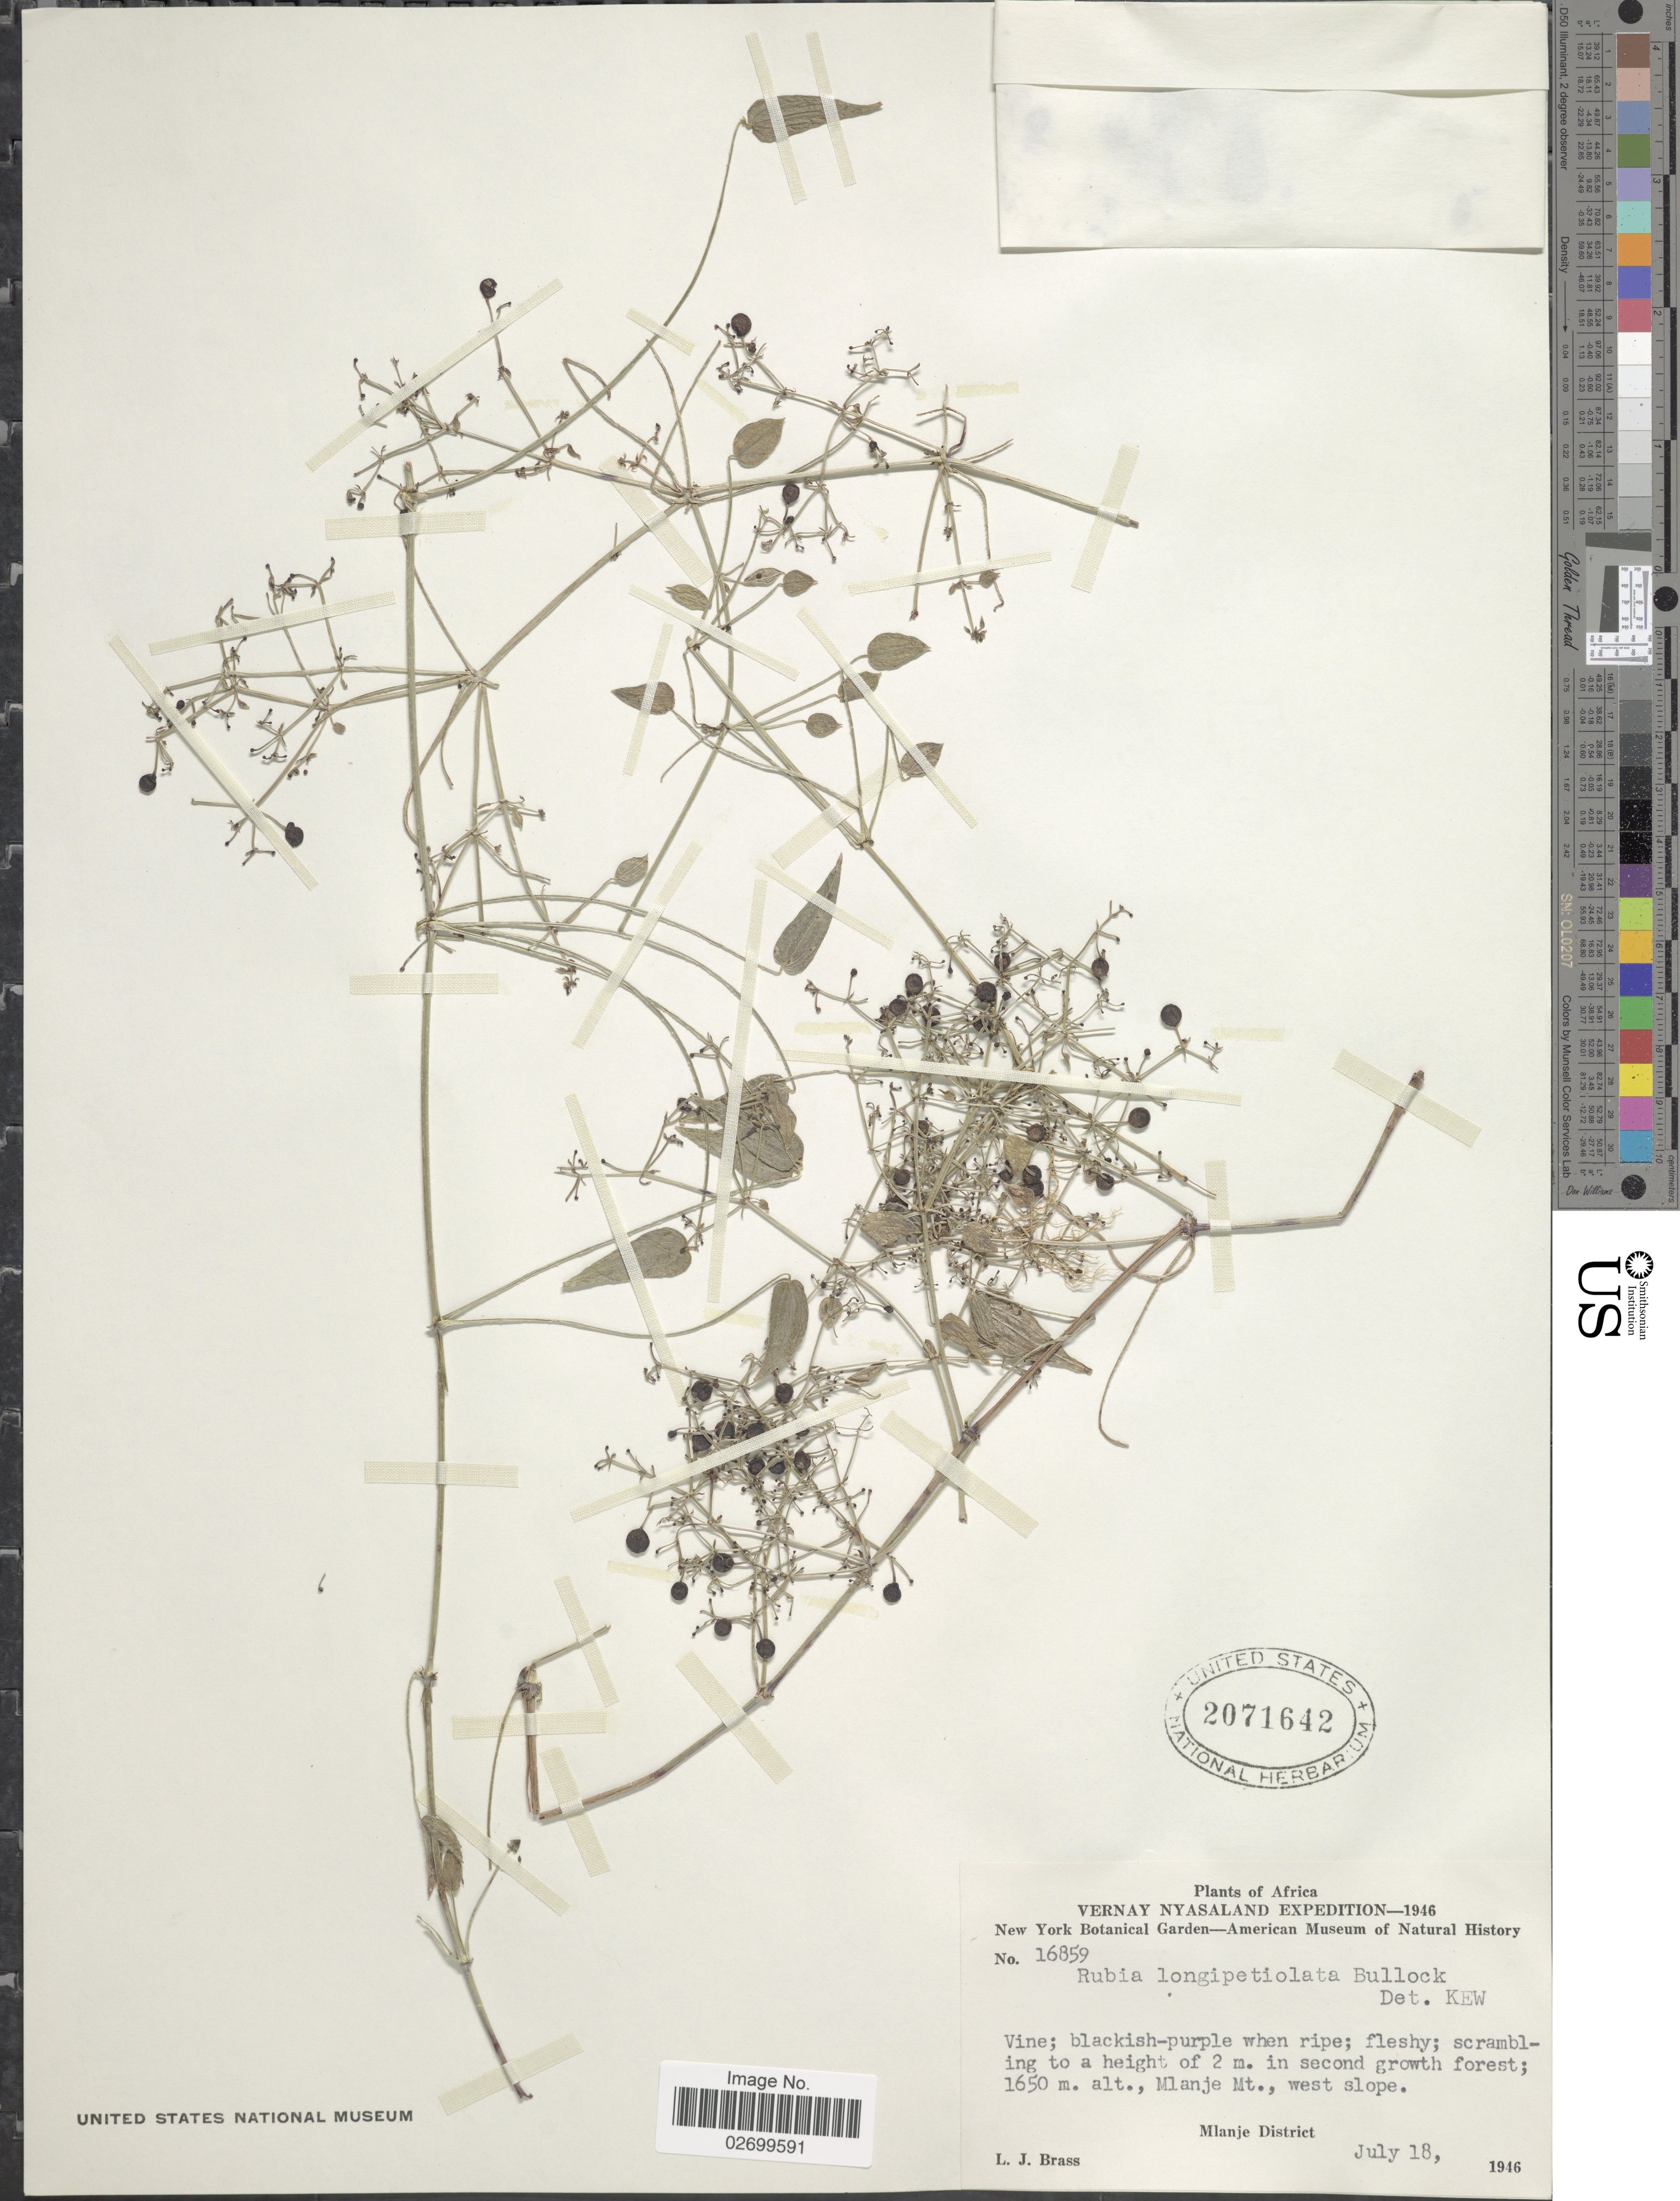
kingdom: Plantae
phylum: Tracheophyta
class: Magnoliopsida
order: Gentianales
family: Rubiaceae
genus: Rubia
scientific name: Rubia longipetiolata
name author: Bullock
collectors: L. J. Brass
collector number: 16859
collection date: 1946-07-18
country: Malawi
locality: Vernay-Nyasaland, Mlanje Mt., west slope, Mlanje District.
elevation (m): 1650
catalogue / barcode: US 2071642